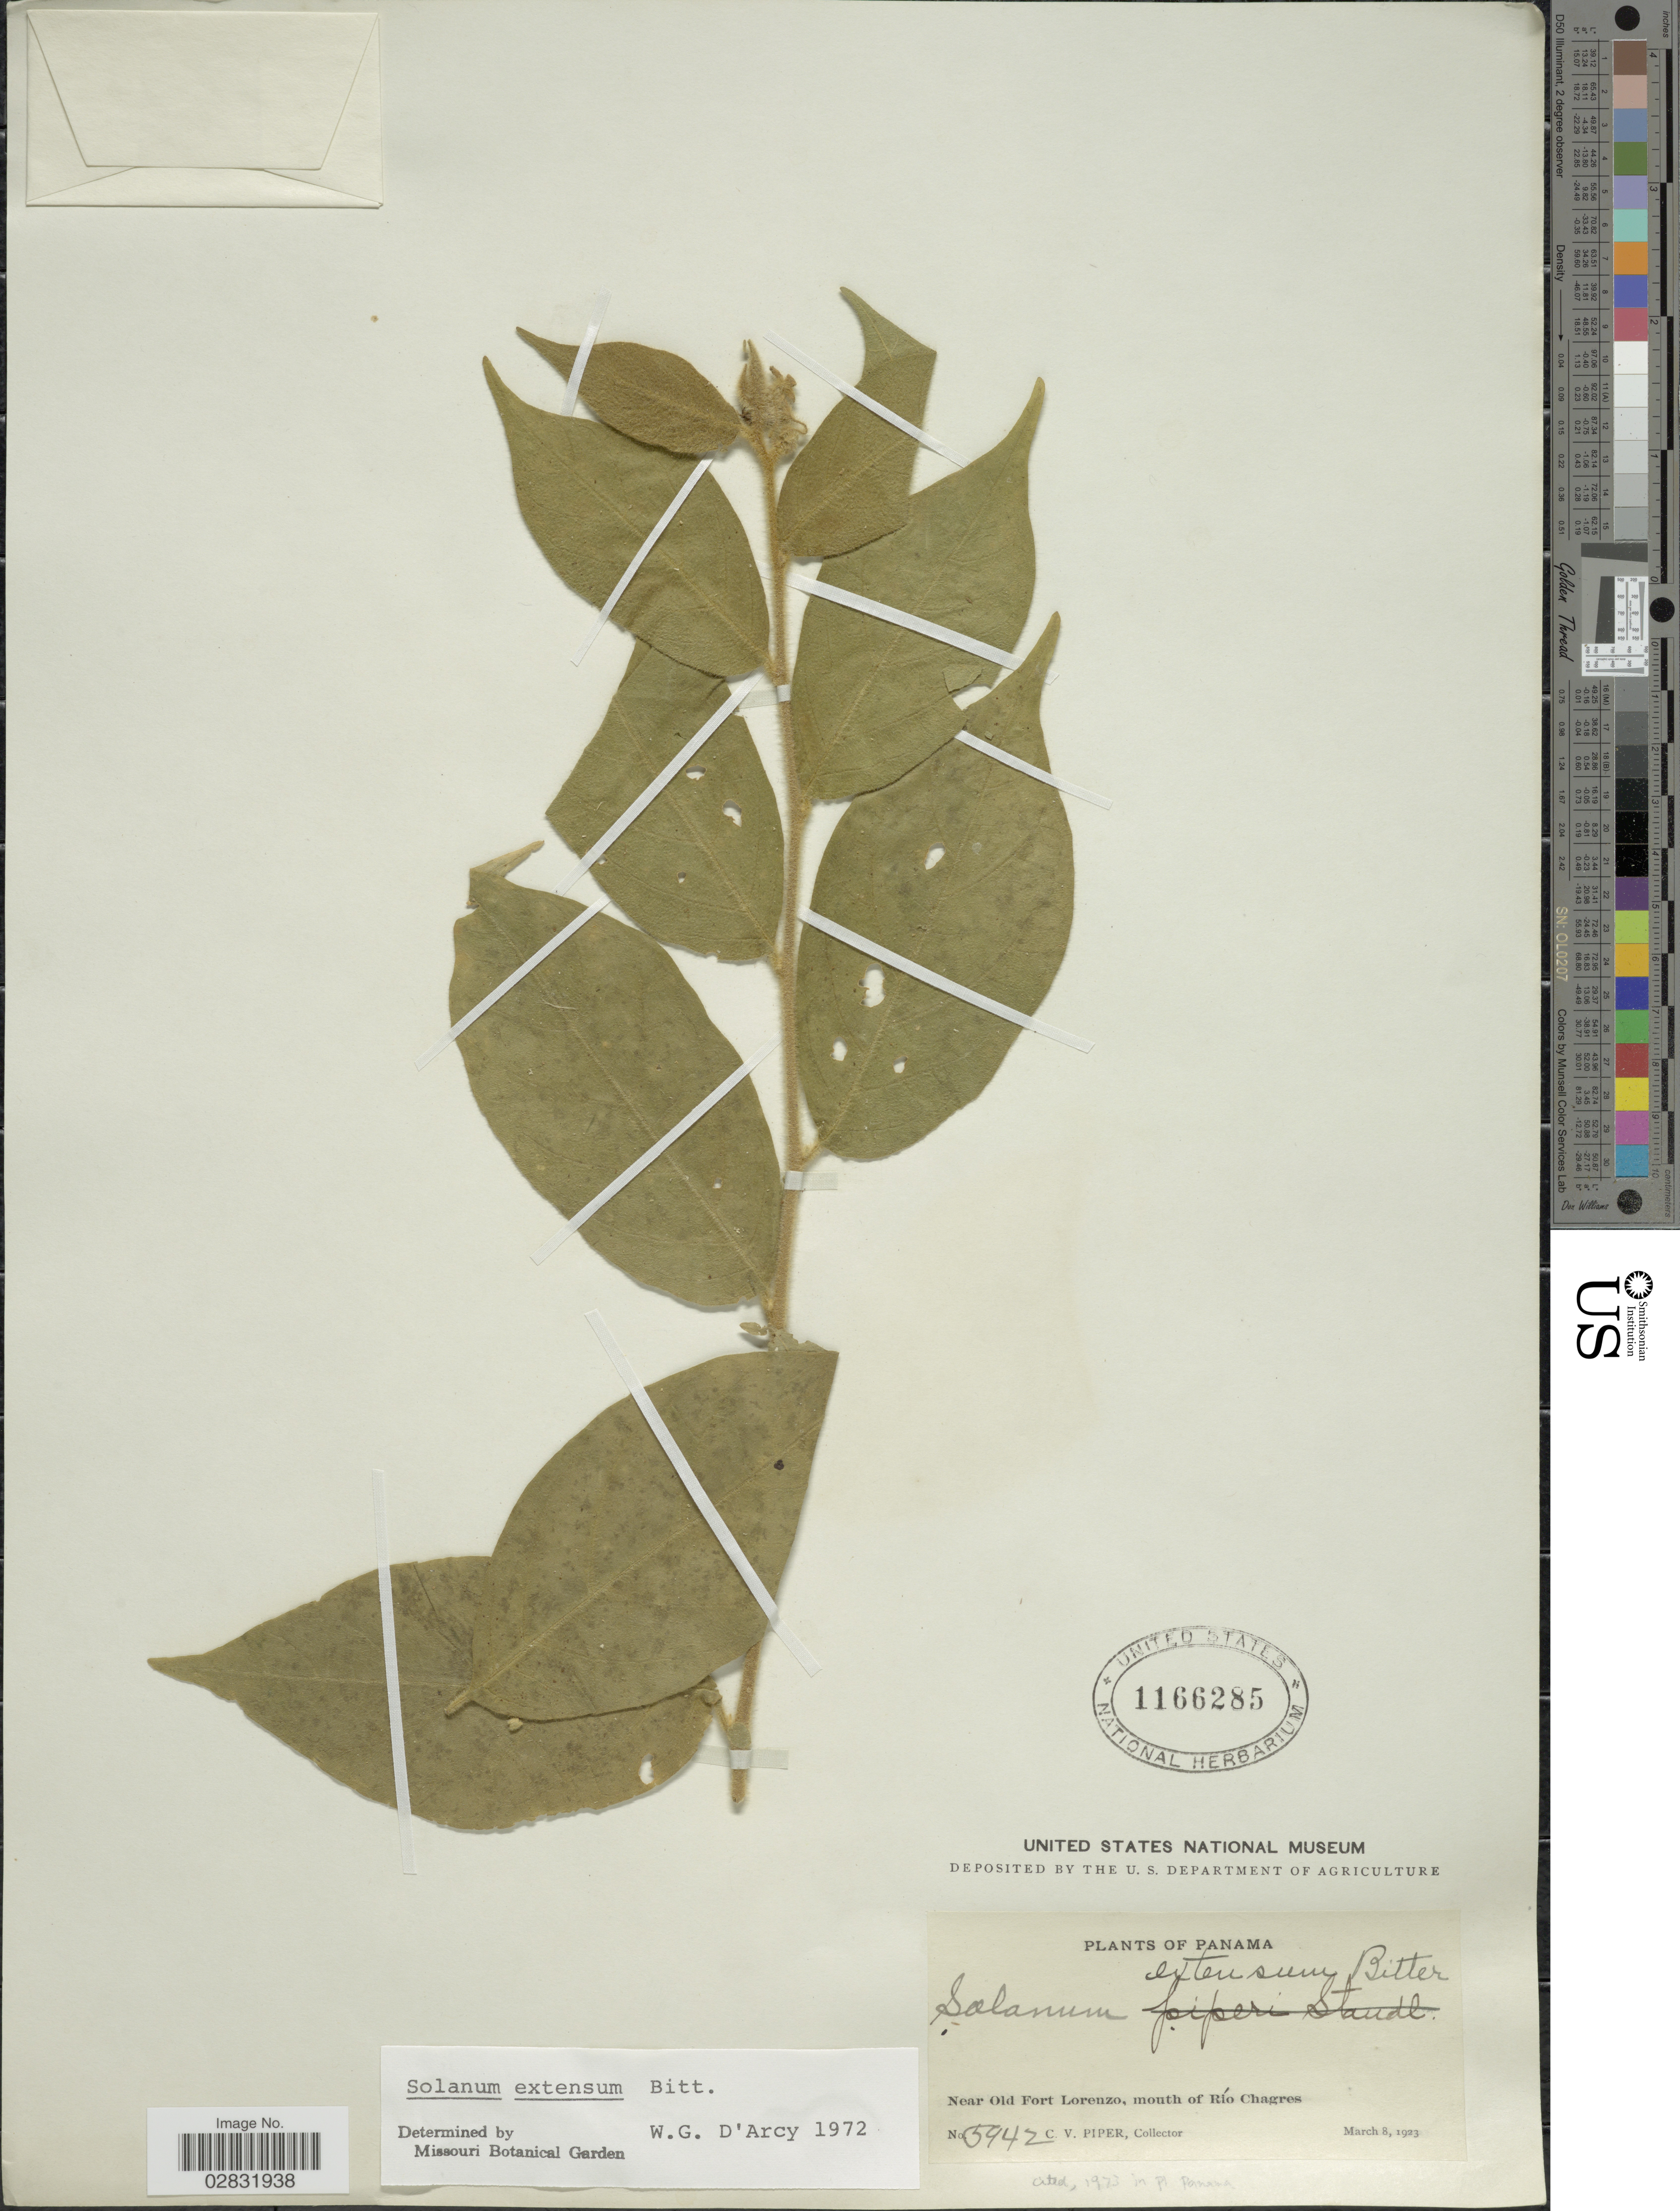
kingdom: Plantae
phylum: Tracheophyta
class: Magnoliopsida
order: Solanales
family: Solanaceae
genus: Solanum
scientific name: Solanum extensum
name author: Bitter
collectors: C. V. Piper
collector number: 5942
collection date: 1923-03-08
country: Panama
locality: Near Old Fort Lorenzo, mouth of Río Chagres.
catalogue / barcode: US 1166285